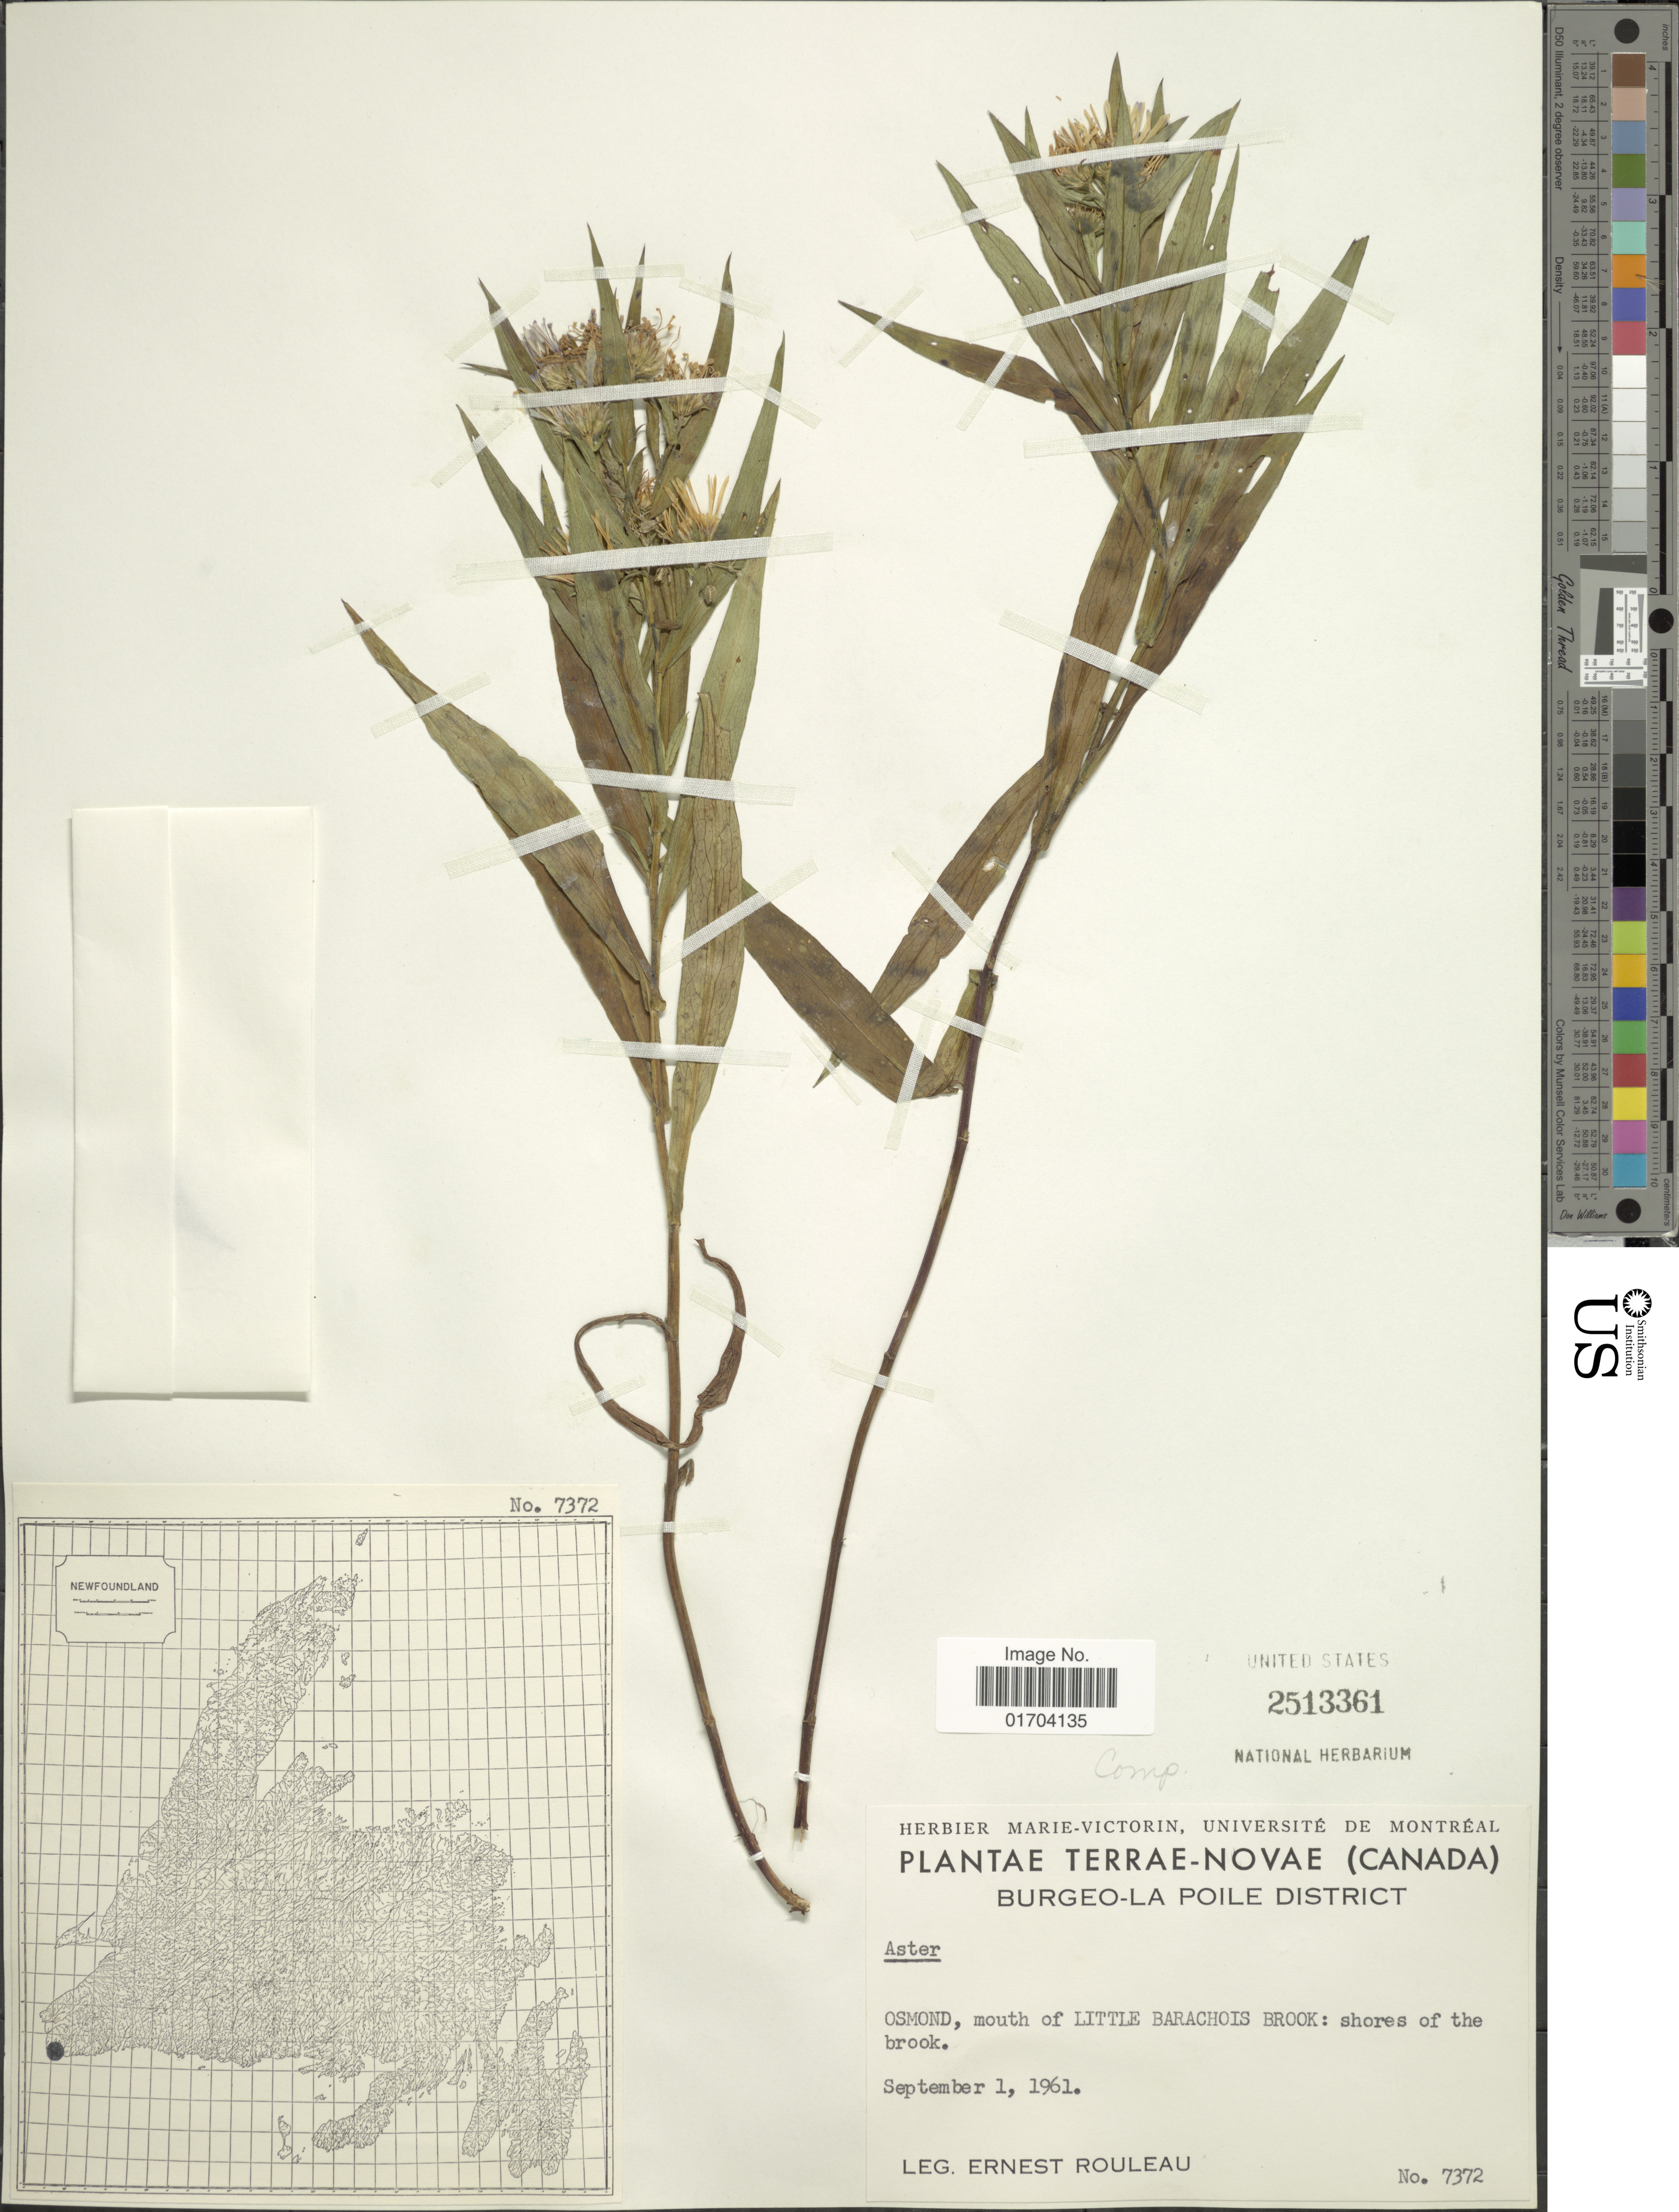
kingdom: Plantae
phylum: Tracheophyta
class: Magnoliopsida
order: Asterales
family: Asteraceae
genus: Symphyotrichum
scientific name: Symphyotrichum sp.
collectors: J. Rouleau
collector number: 7372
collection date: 1961-09-01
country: Canada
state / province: Newfoundland and Labrador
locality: Terrae-Novae, Burgeo-La Poile Districtm Osmond, mouth of Little Baracholis Brook.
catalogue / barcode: US 2513361